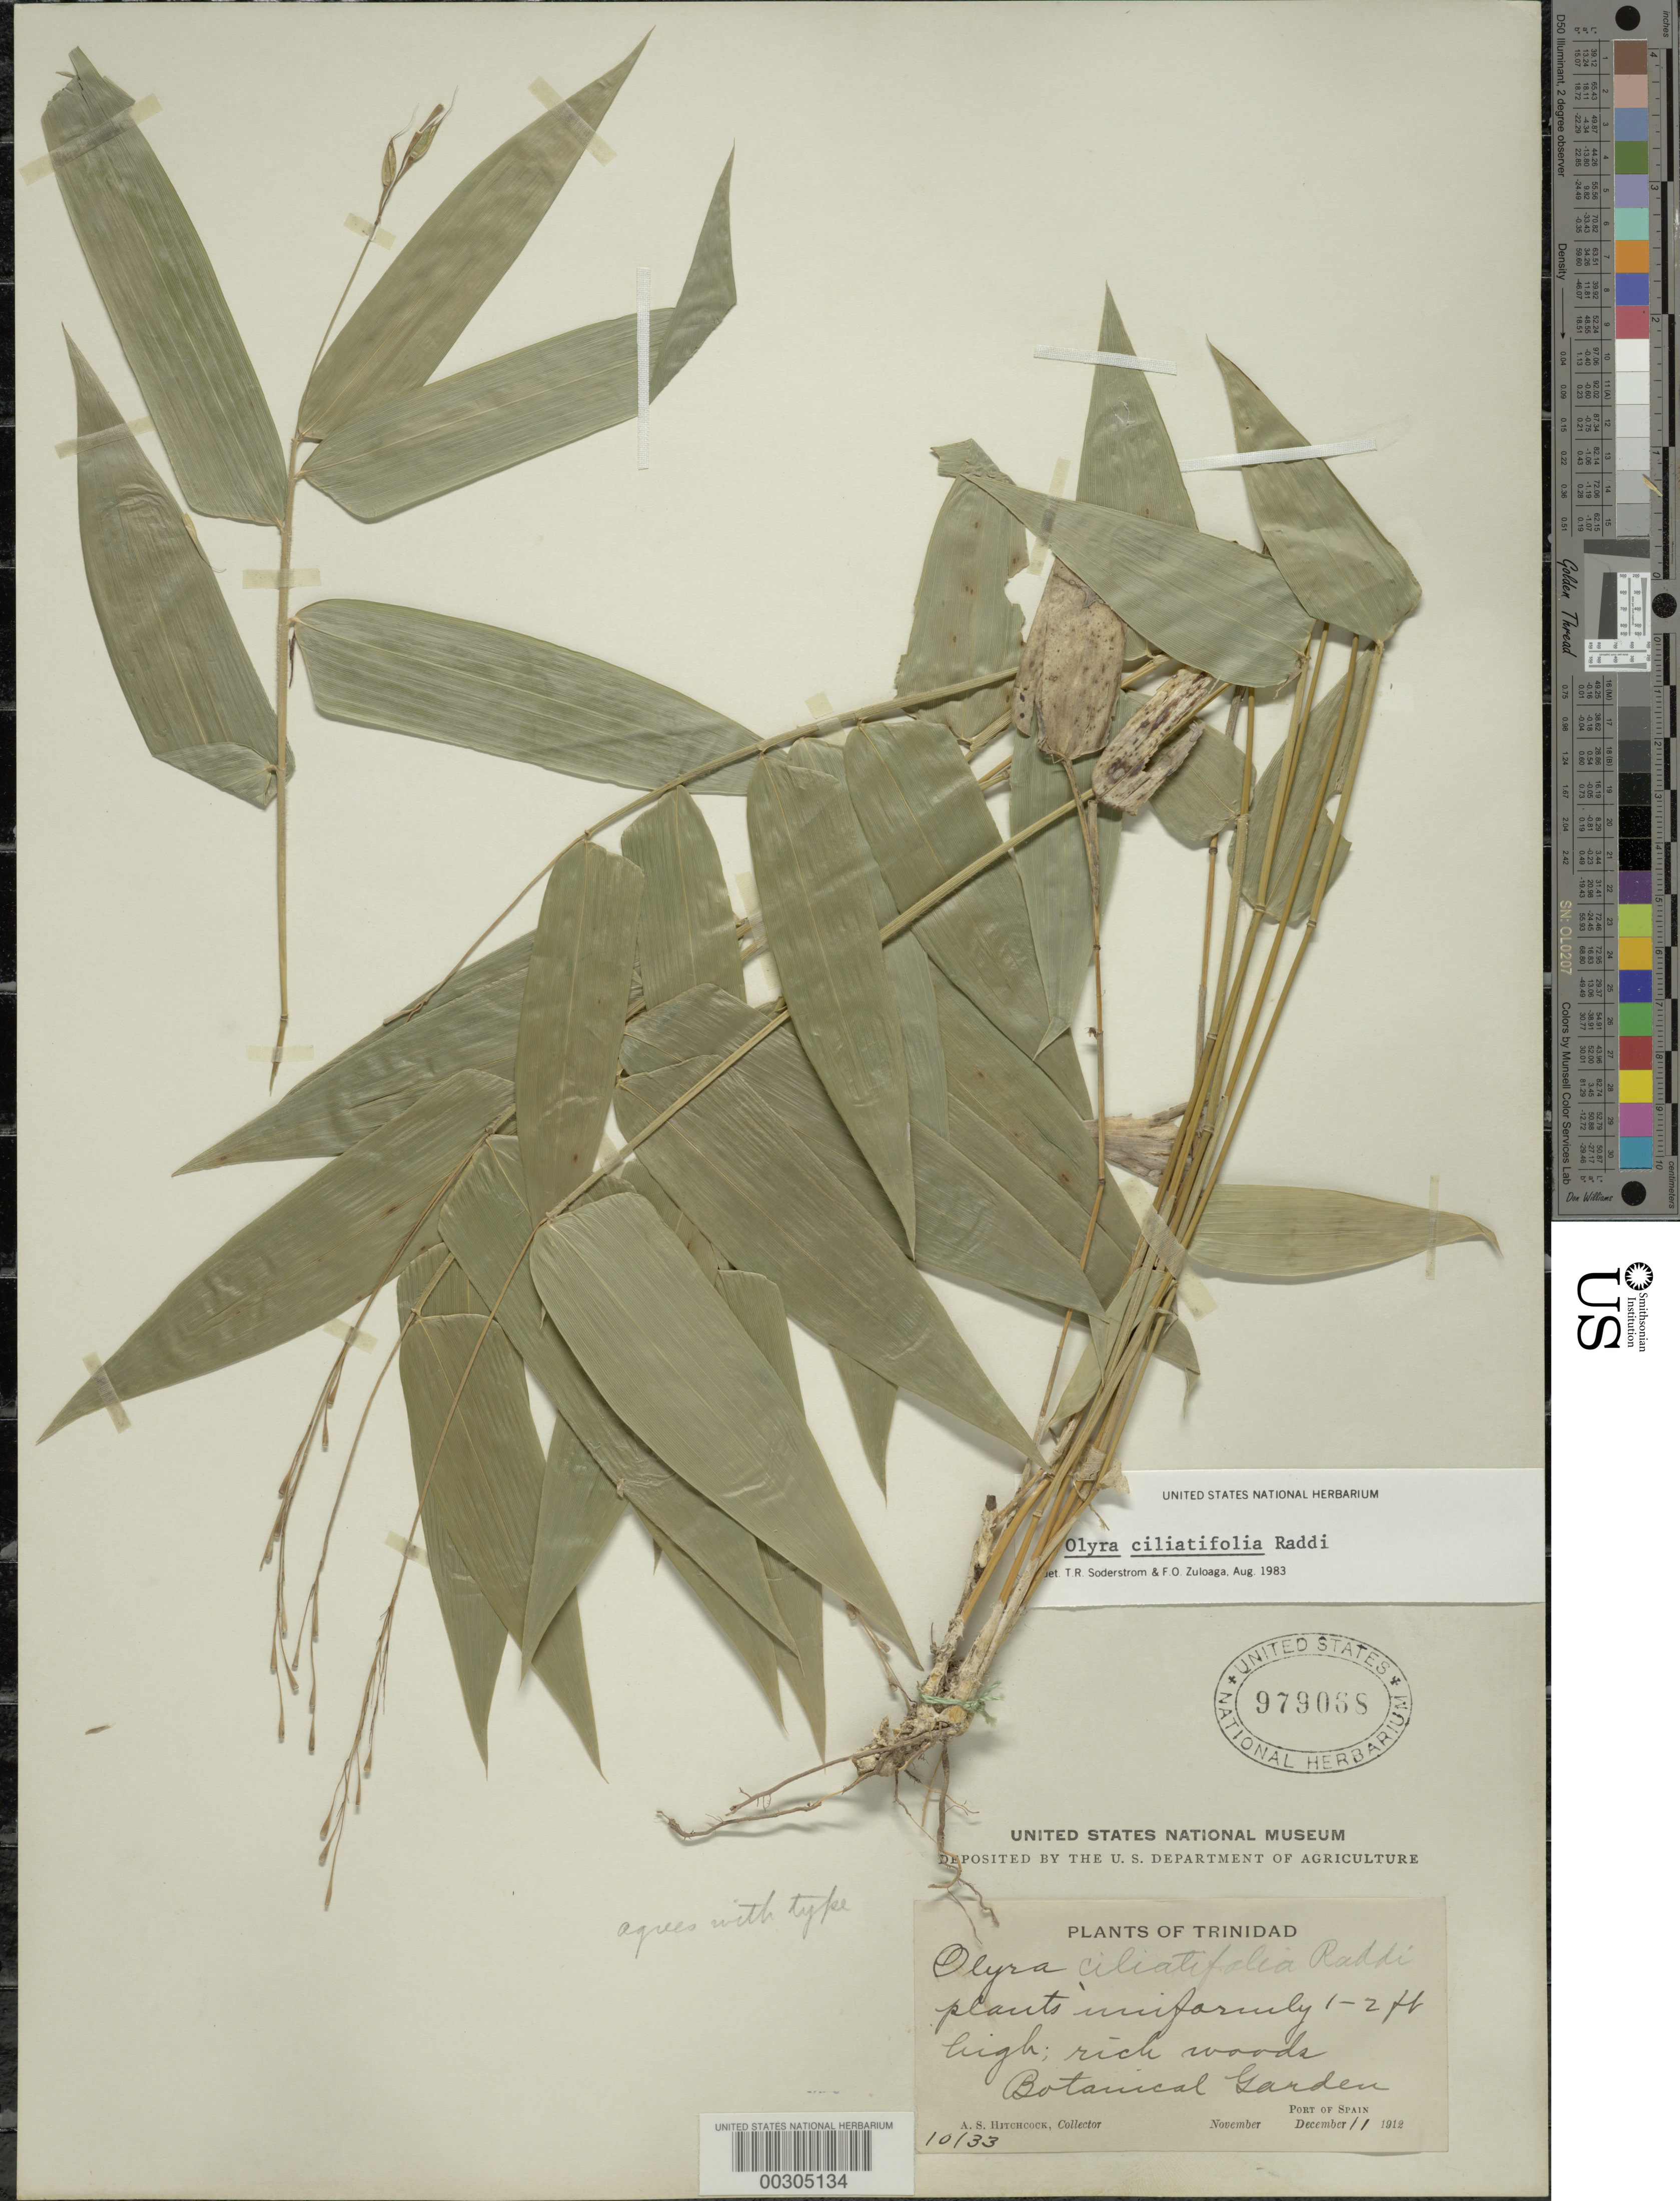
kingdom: Plantae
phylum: Tracheophyta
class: Liliopsida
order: Poales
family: Poaceae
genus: Olyra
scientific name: Olyra ciliatifolia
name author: Raddi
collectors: A. S. Hitchcock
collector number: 10133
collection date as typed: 11 Dec 1912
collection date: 1912-12-11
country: Trinidad and Tobago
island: Trinidad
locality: Royal botanical garden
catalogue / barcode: US 979068